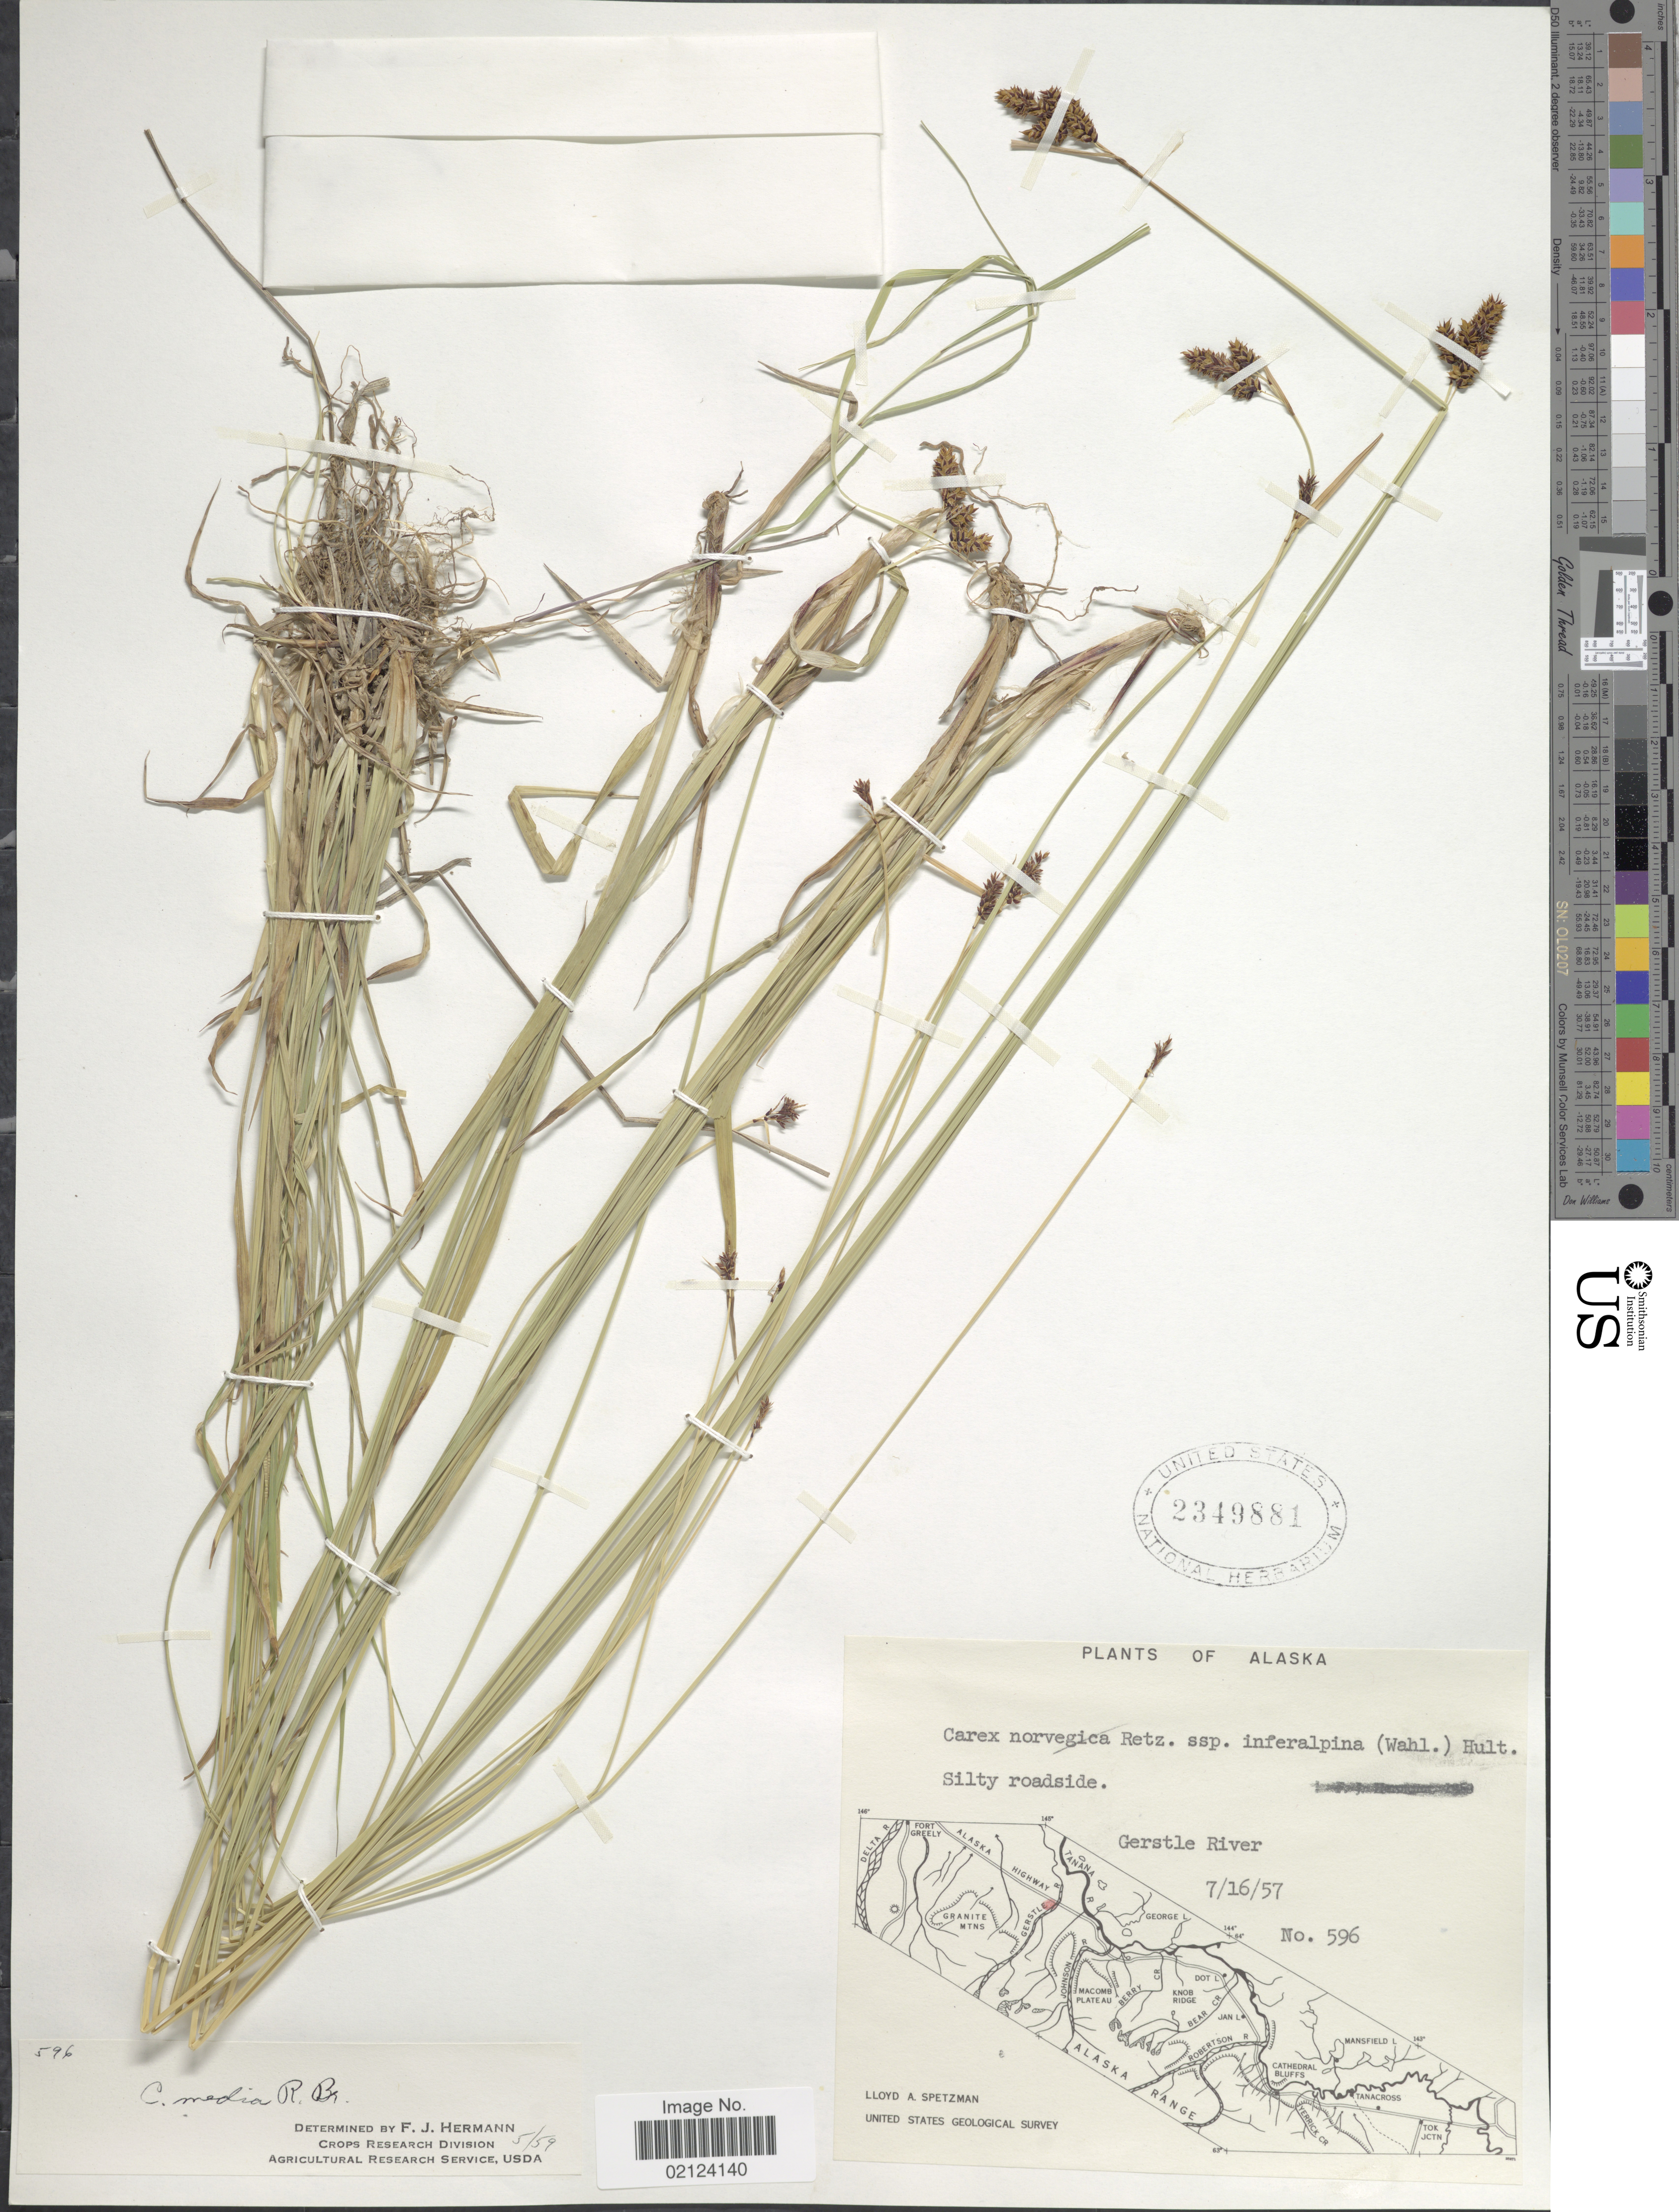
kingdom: Plantae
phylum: Tracheophyta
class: Liliopsida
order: Poales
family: Cyperaceae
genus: Carex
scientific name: Carex media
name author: R. Br.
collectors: L. Spetzman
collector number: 596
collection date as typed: Transcribed d/m/y: 16/7/57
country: United States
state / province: Alaska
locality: Silty roadside. Gerstle River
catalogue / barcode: US 2349881